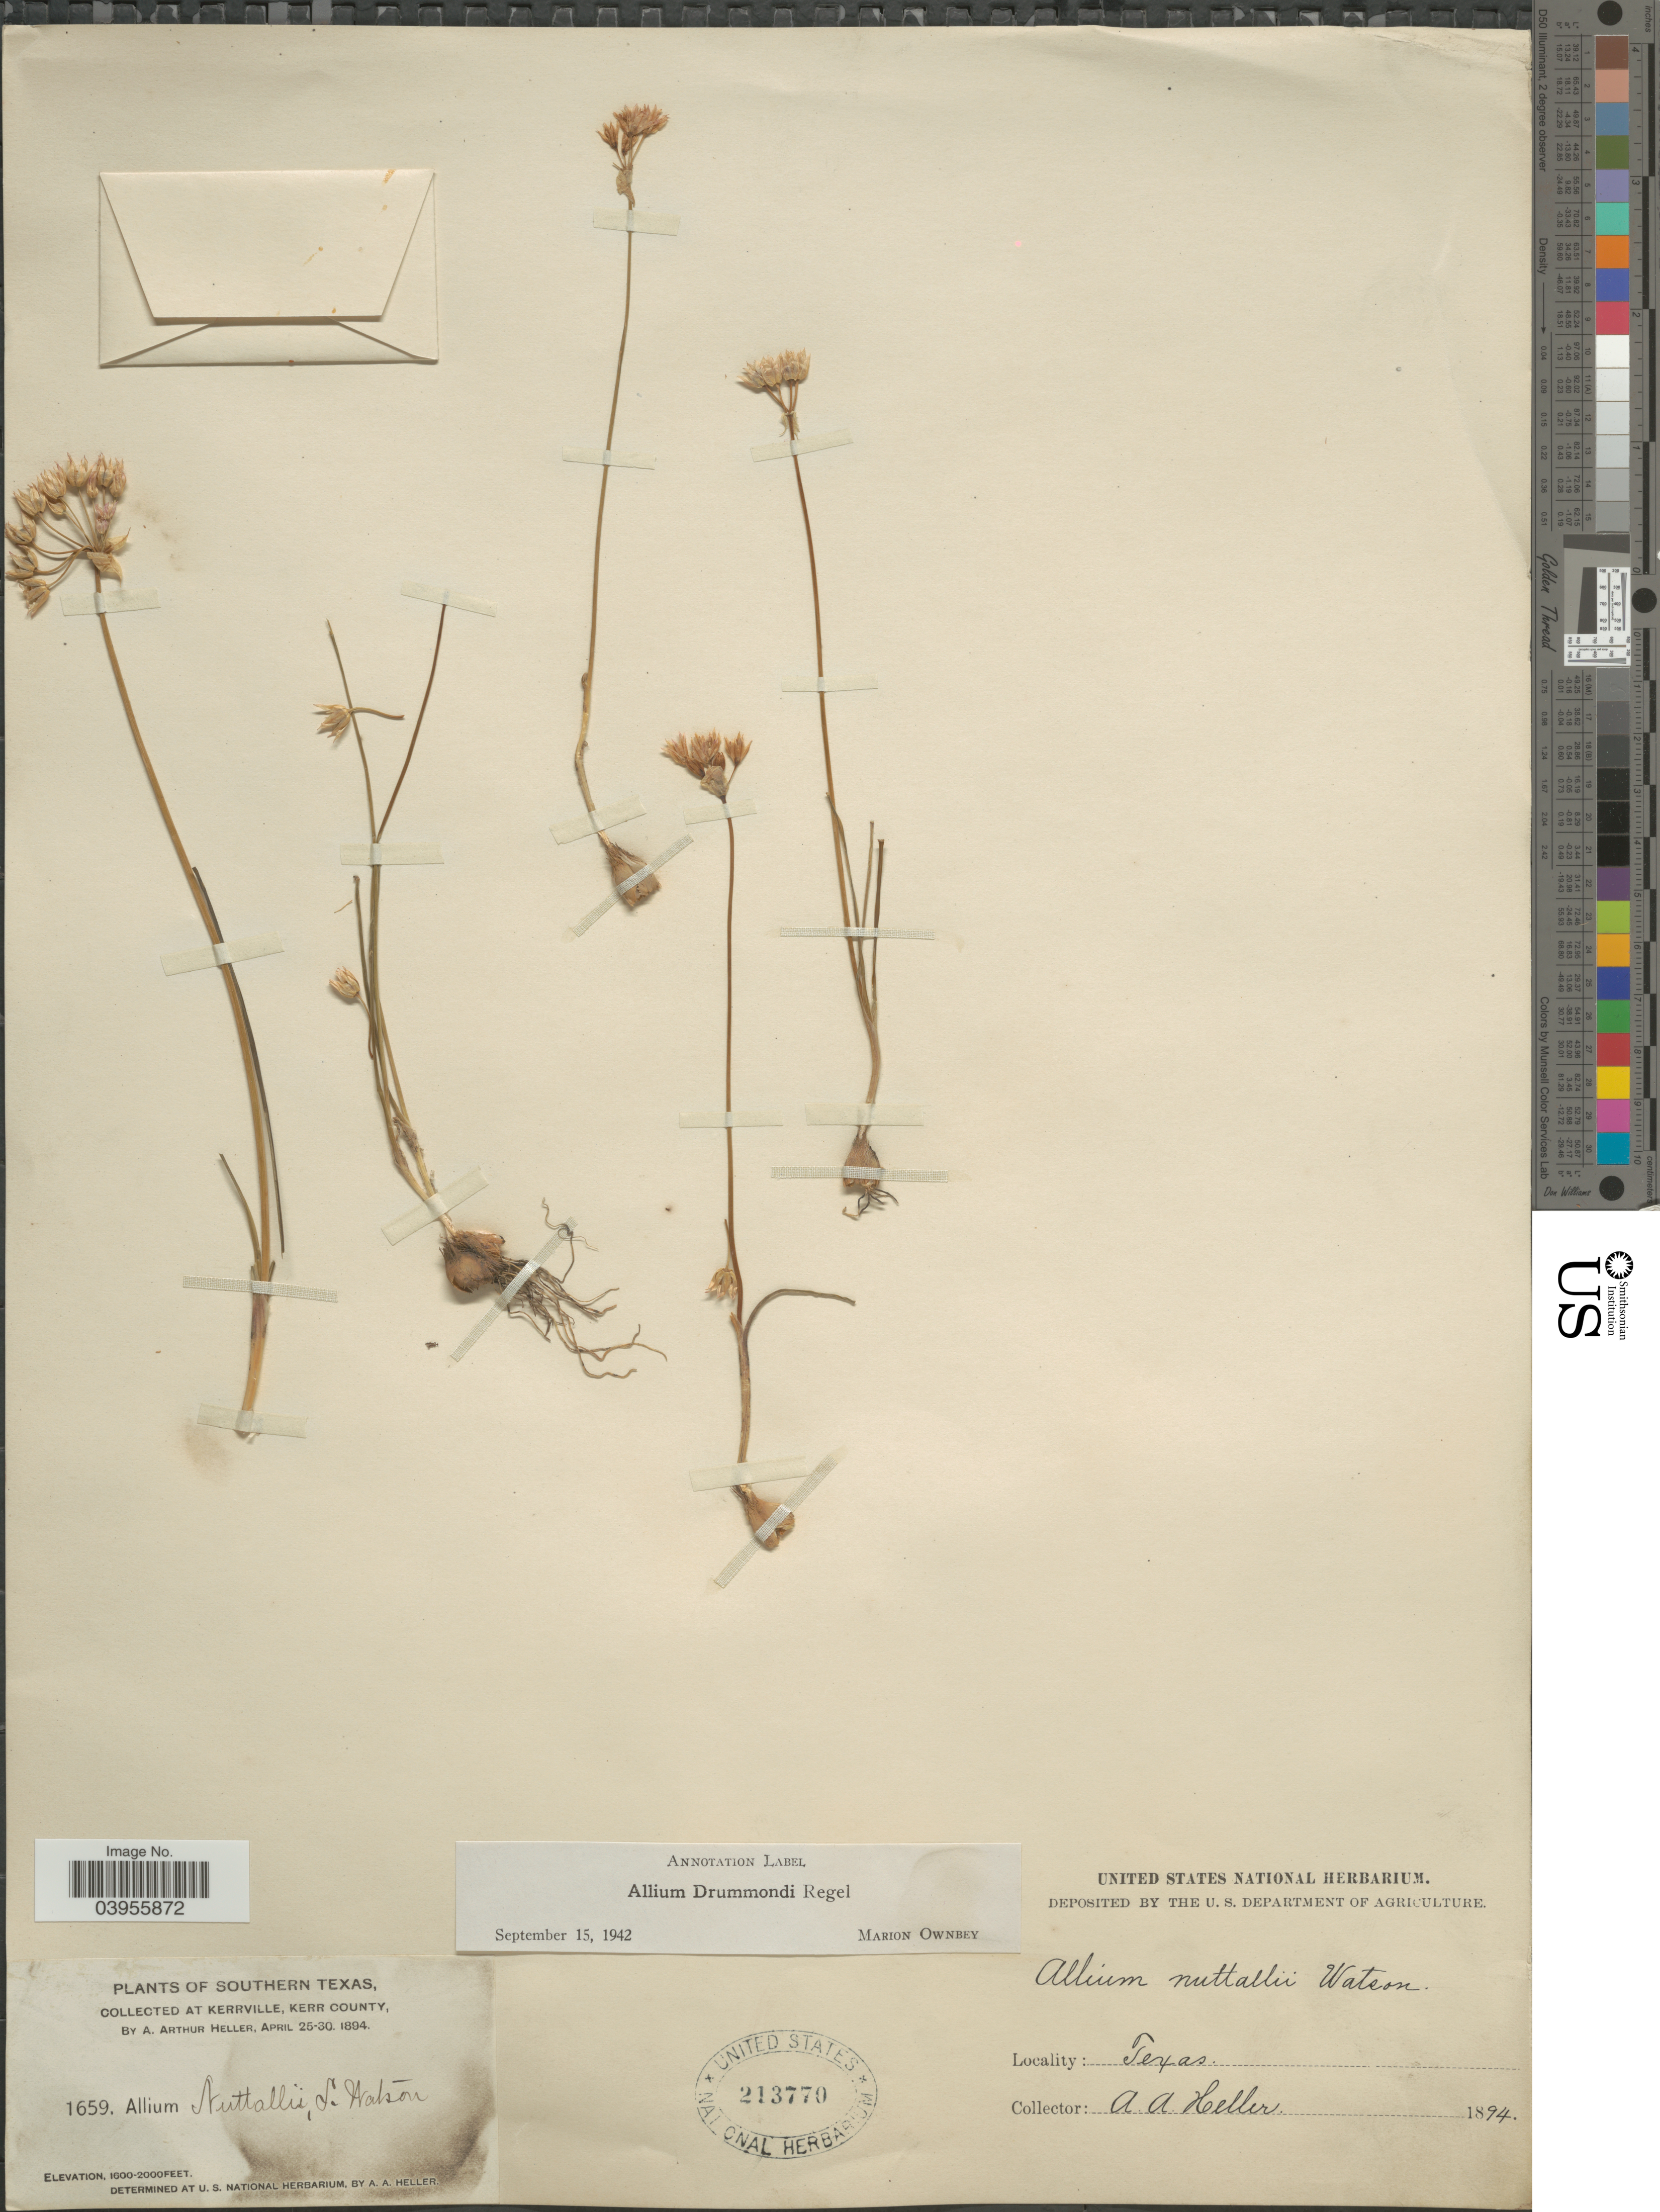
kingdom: Plantae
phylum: Tracheophyta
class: Liliopsida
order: Asparagales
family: Amaryllidaceae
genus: Allium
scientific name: Allium drummondii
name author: Regel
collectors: A. A. Heller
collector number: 1659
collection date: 1894-04-25/1894-04-30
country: United States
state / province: Texas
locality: Southern Texas, at Kerrville, Kerr County.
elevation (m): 488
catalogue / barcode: US 213770